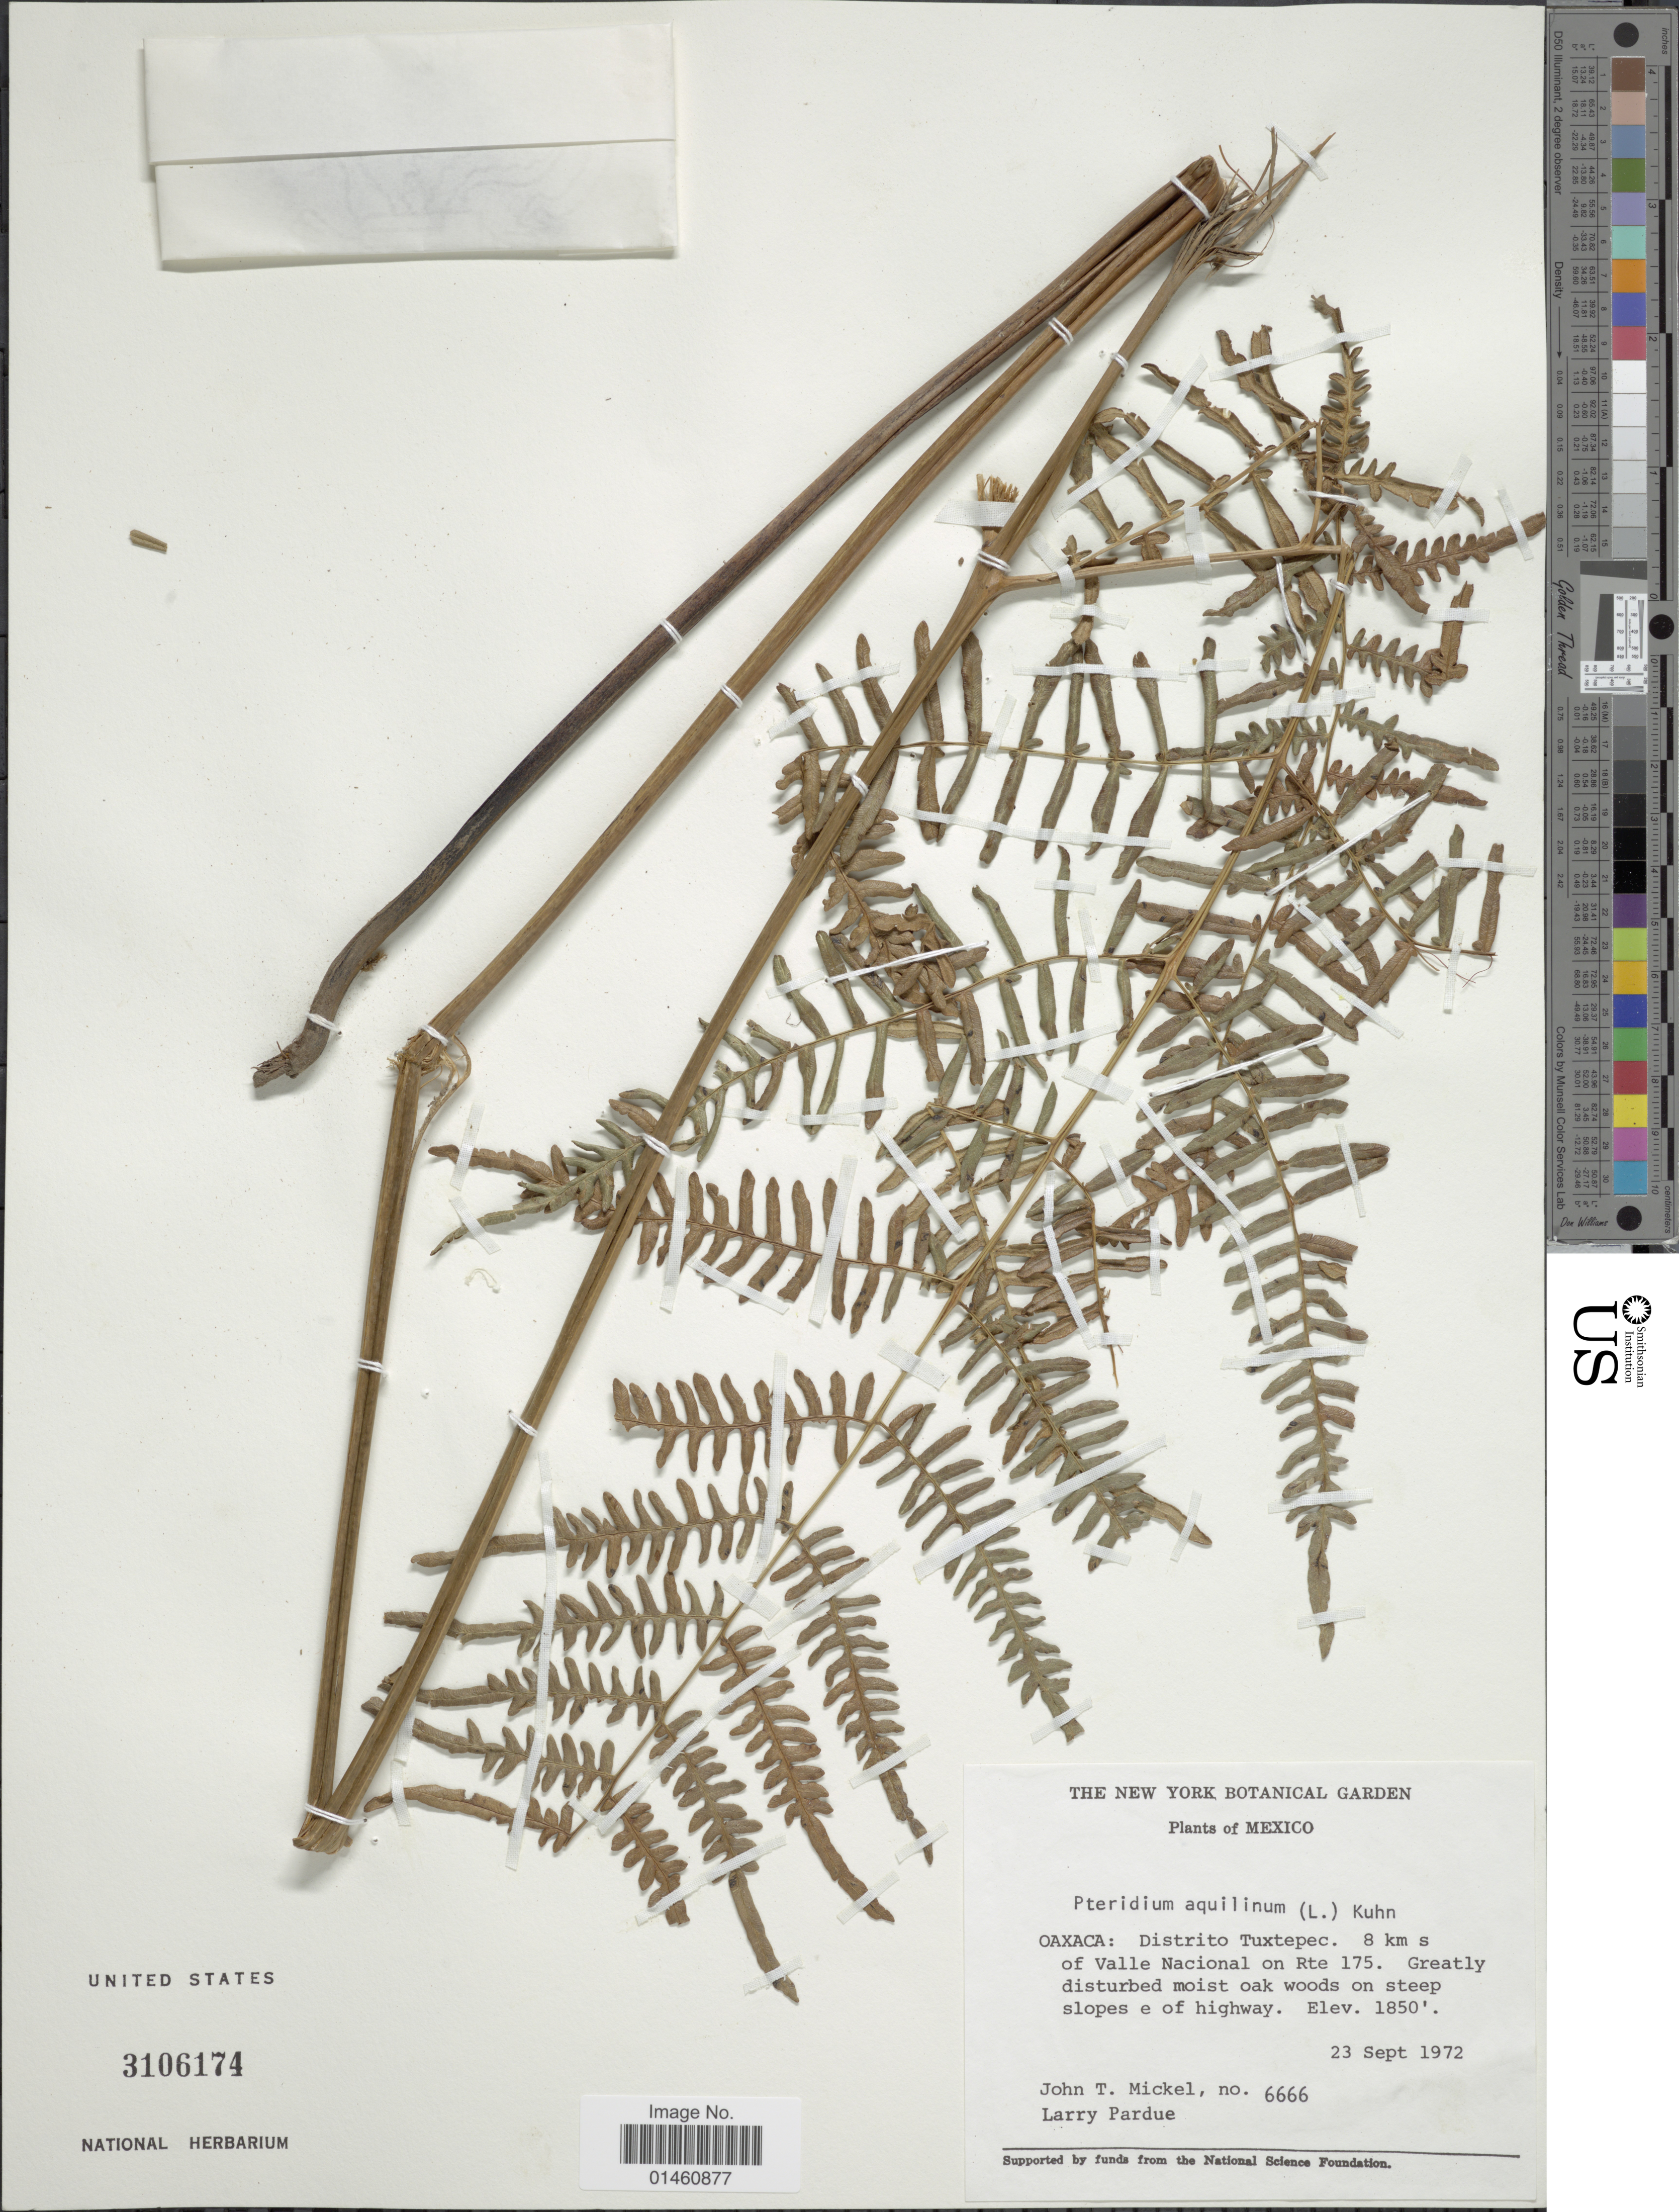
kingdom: Plantae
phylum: Tracheophyta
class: Polypodiopsida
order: Polypodiales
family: Dennstaedtiaceae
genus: Pteridium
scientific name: Pteridium caudatum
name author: (L.) Maxon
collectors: J. T. Mickel & L. Pardue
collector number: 6666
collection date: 1972-09-23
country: Mexico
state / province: Oaxaca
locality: Distrito Tuxtepec. 8 km s of Valle Nacional on Rte 175.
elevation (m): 564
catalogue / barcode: US 3106174